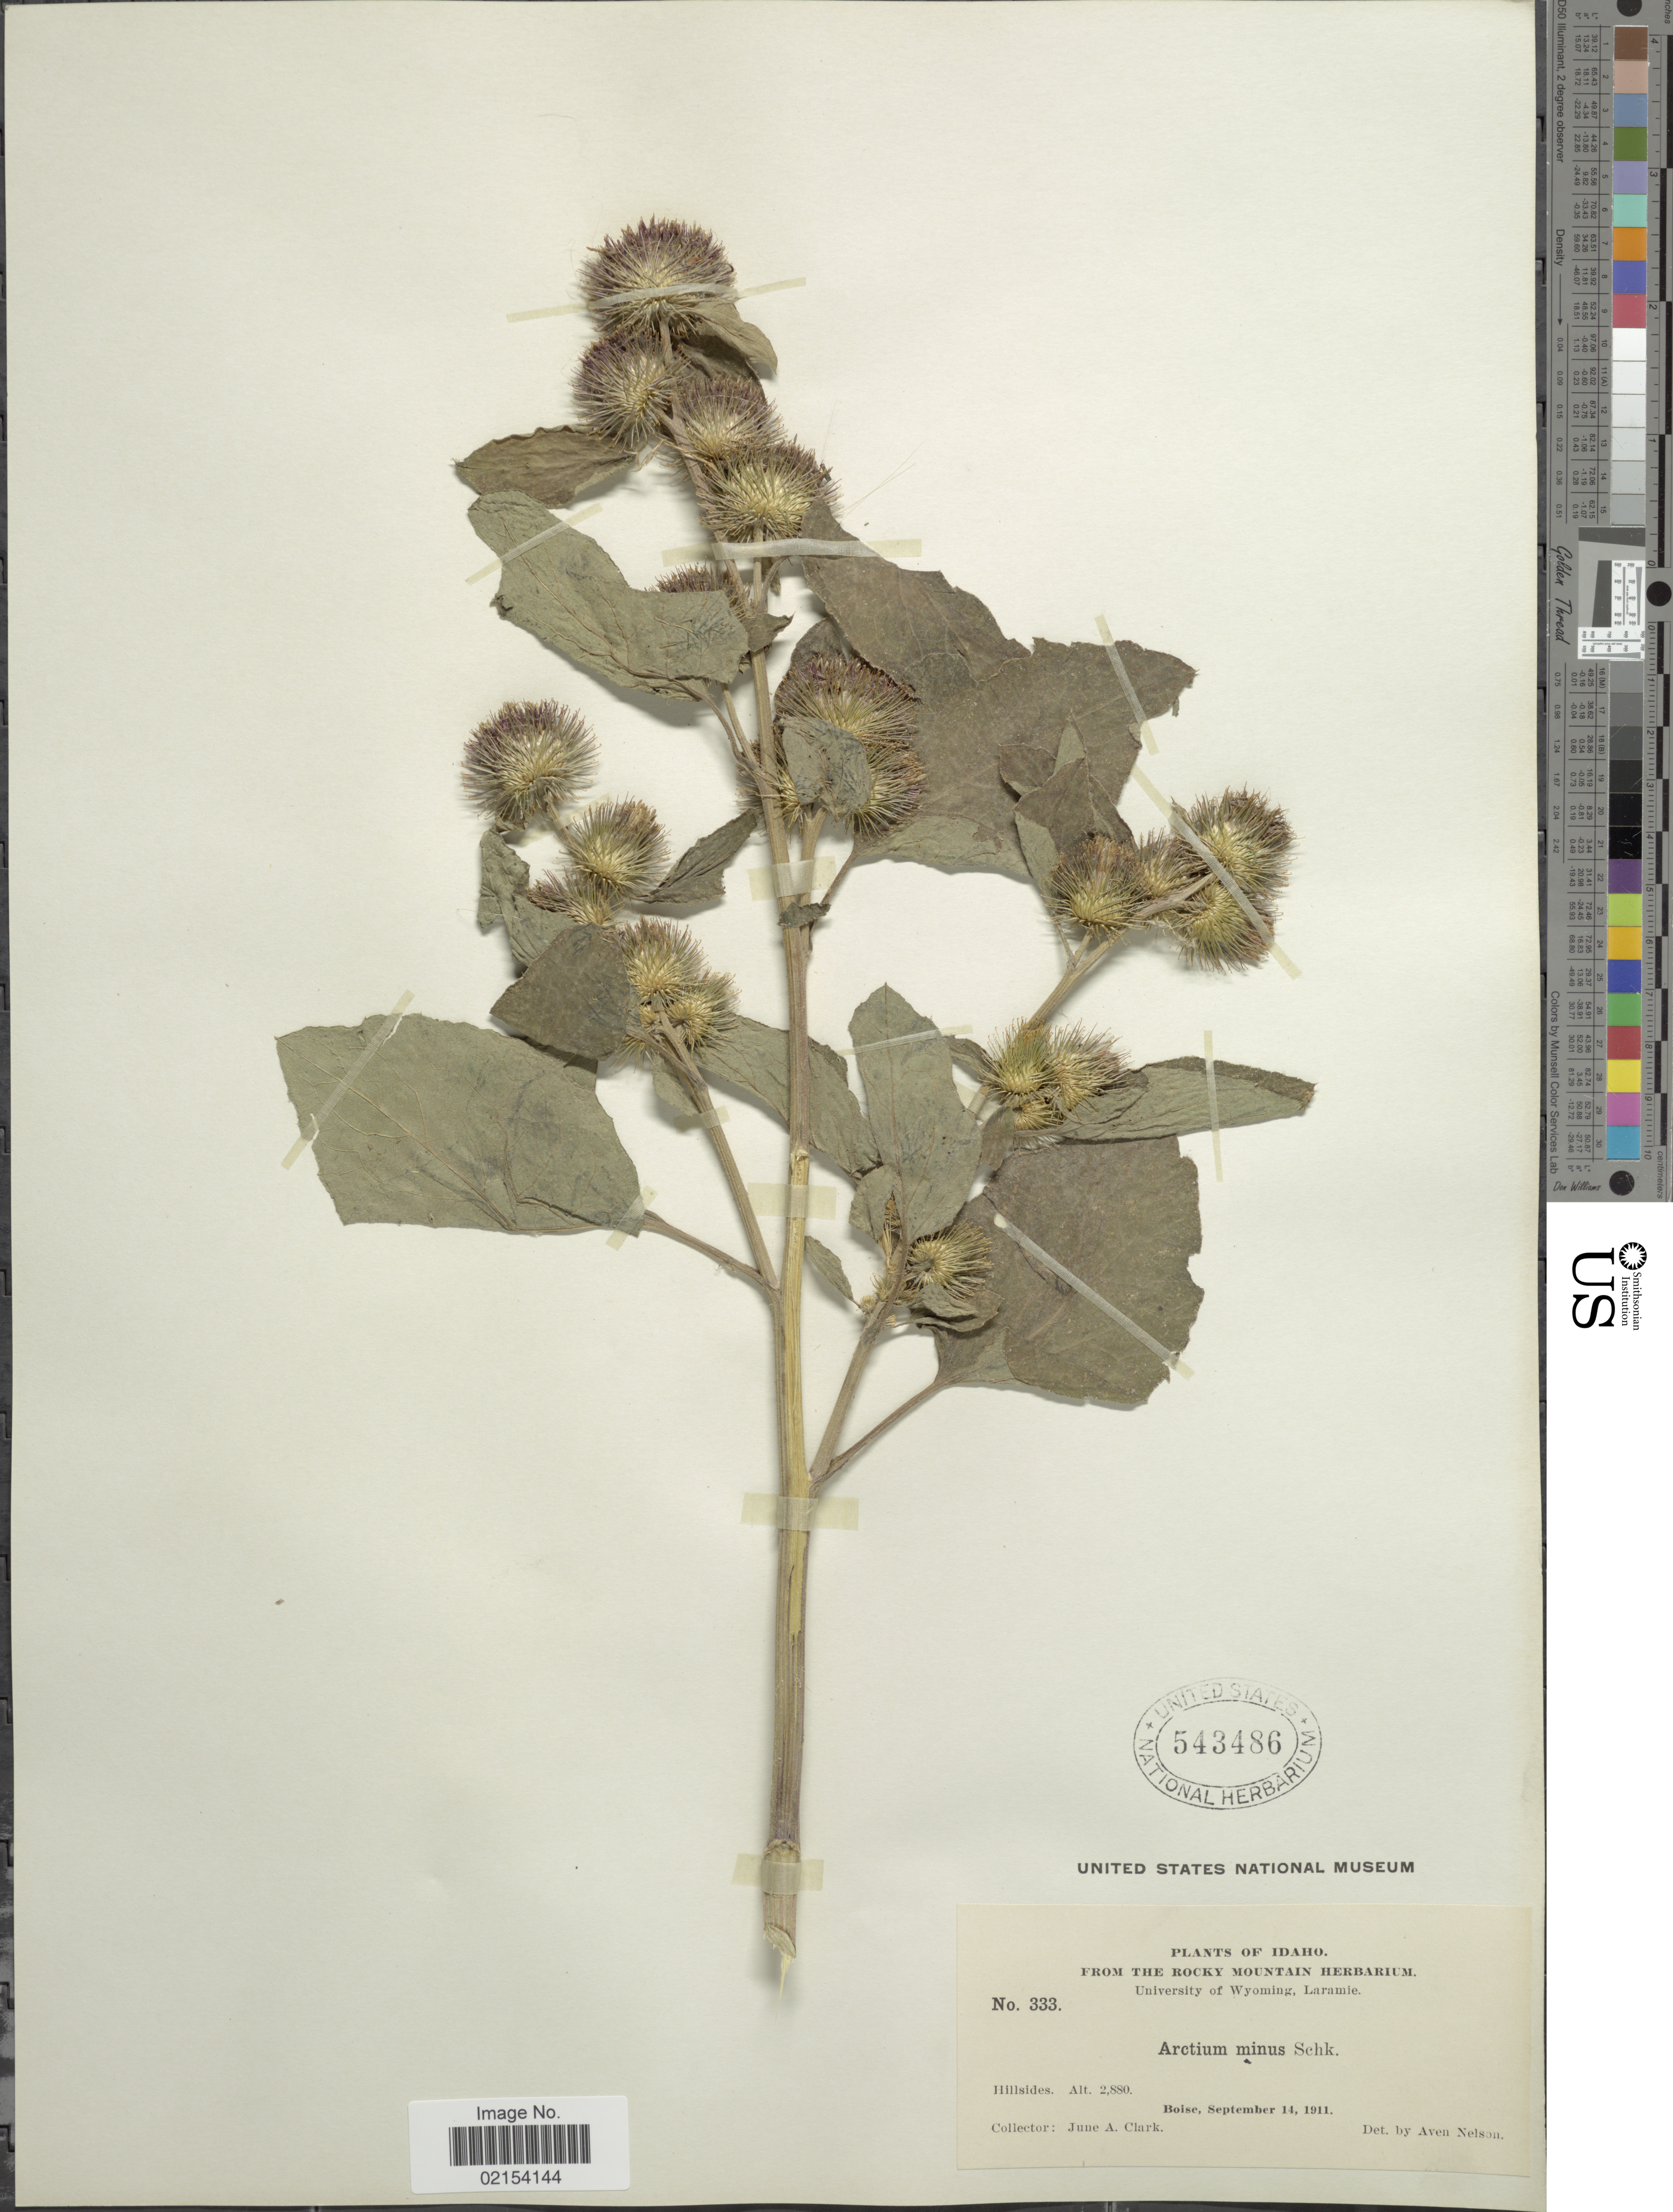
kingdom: Plantae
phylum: Tracheophyta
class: Magnoliopsida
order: Asterales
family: Asteraceae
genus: Arctium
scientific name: Arctium minus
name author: (Hill) Bernh.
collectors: J. A. Clark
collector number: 333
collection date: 1911-09-14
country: United States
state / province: Idaho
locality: Boise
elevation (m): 2880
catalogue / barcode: US 543486